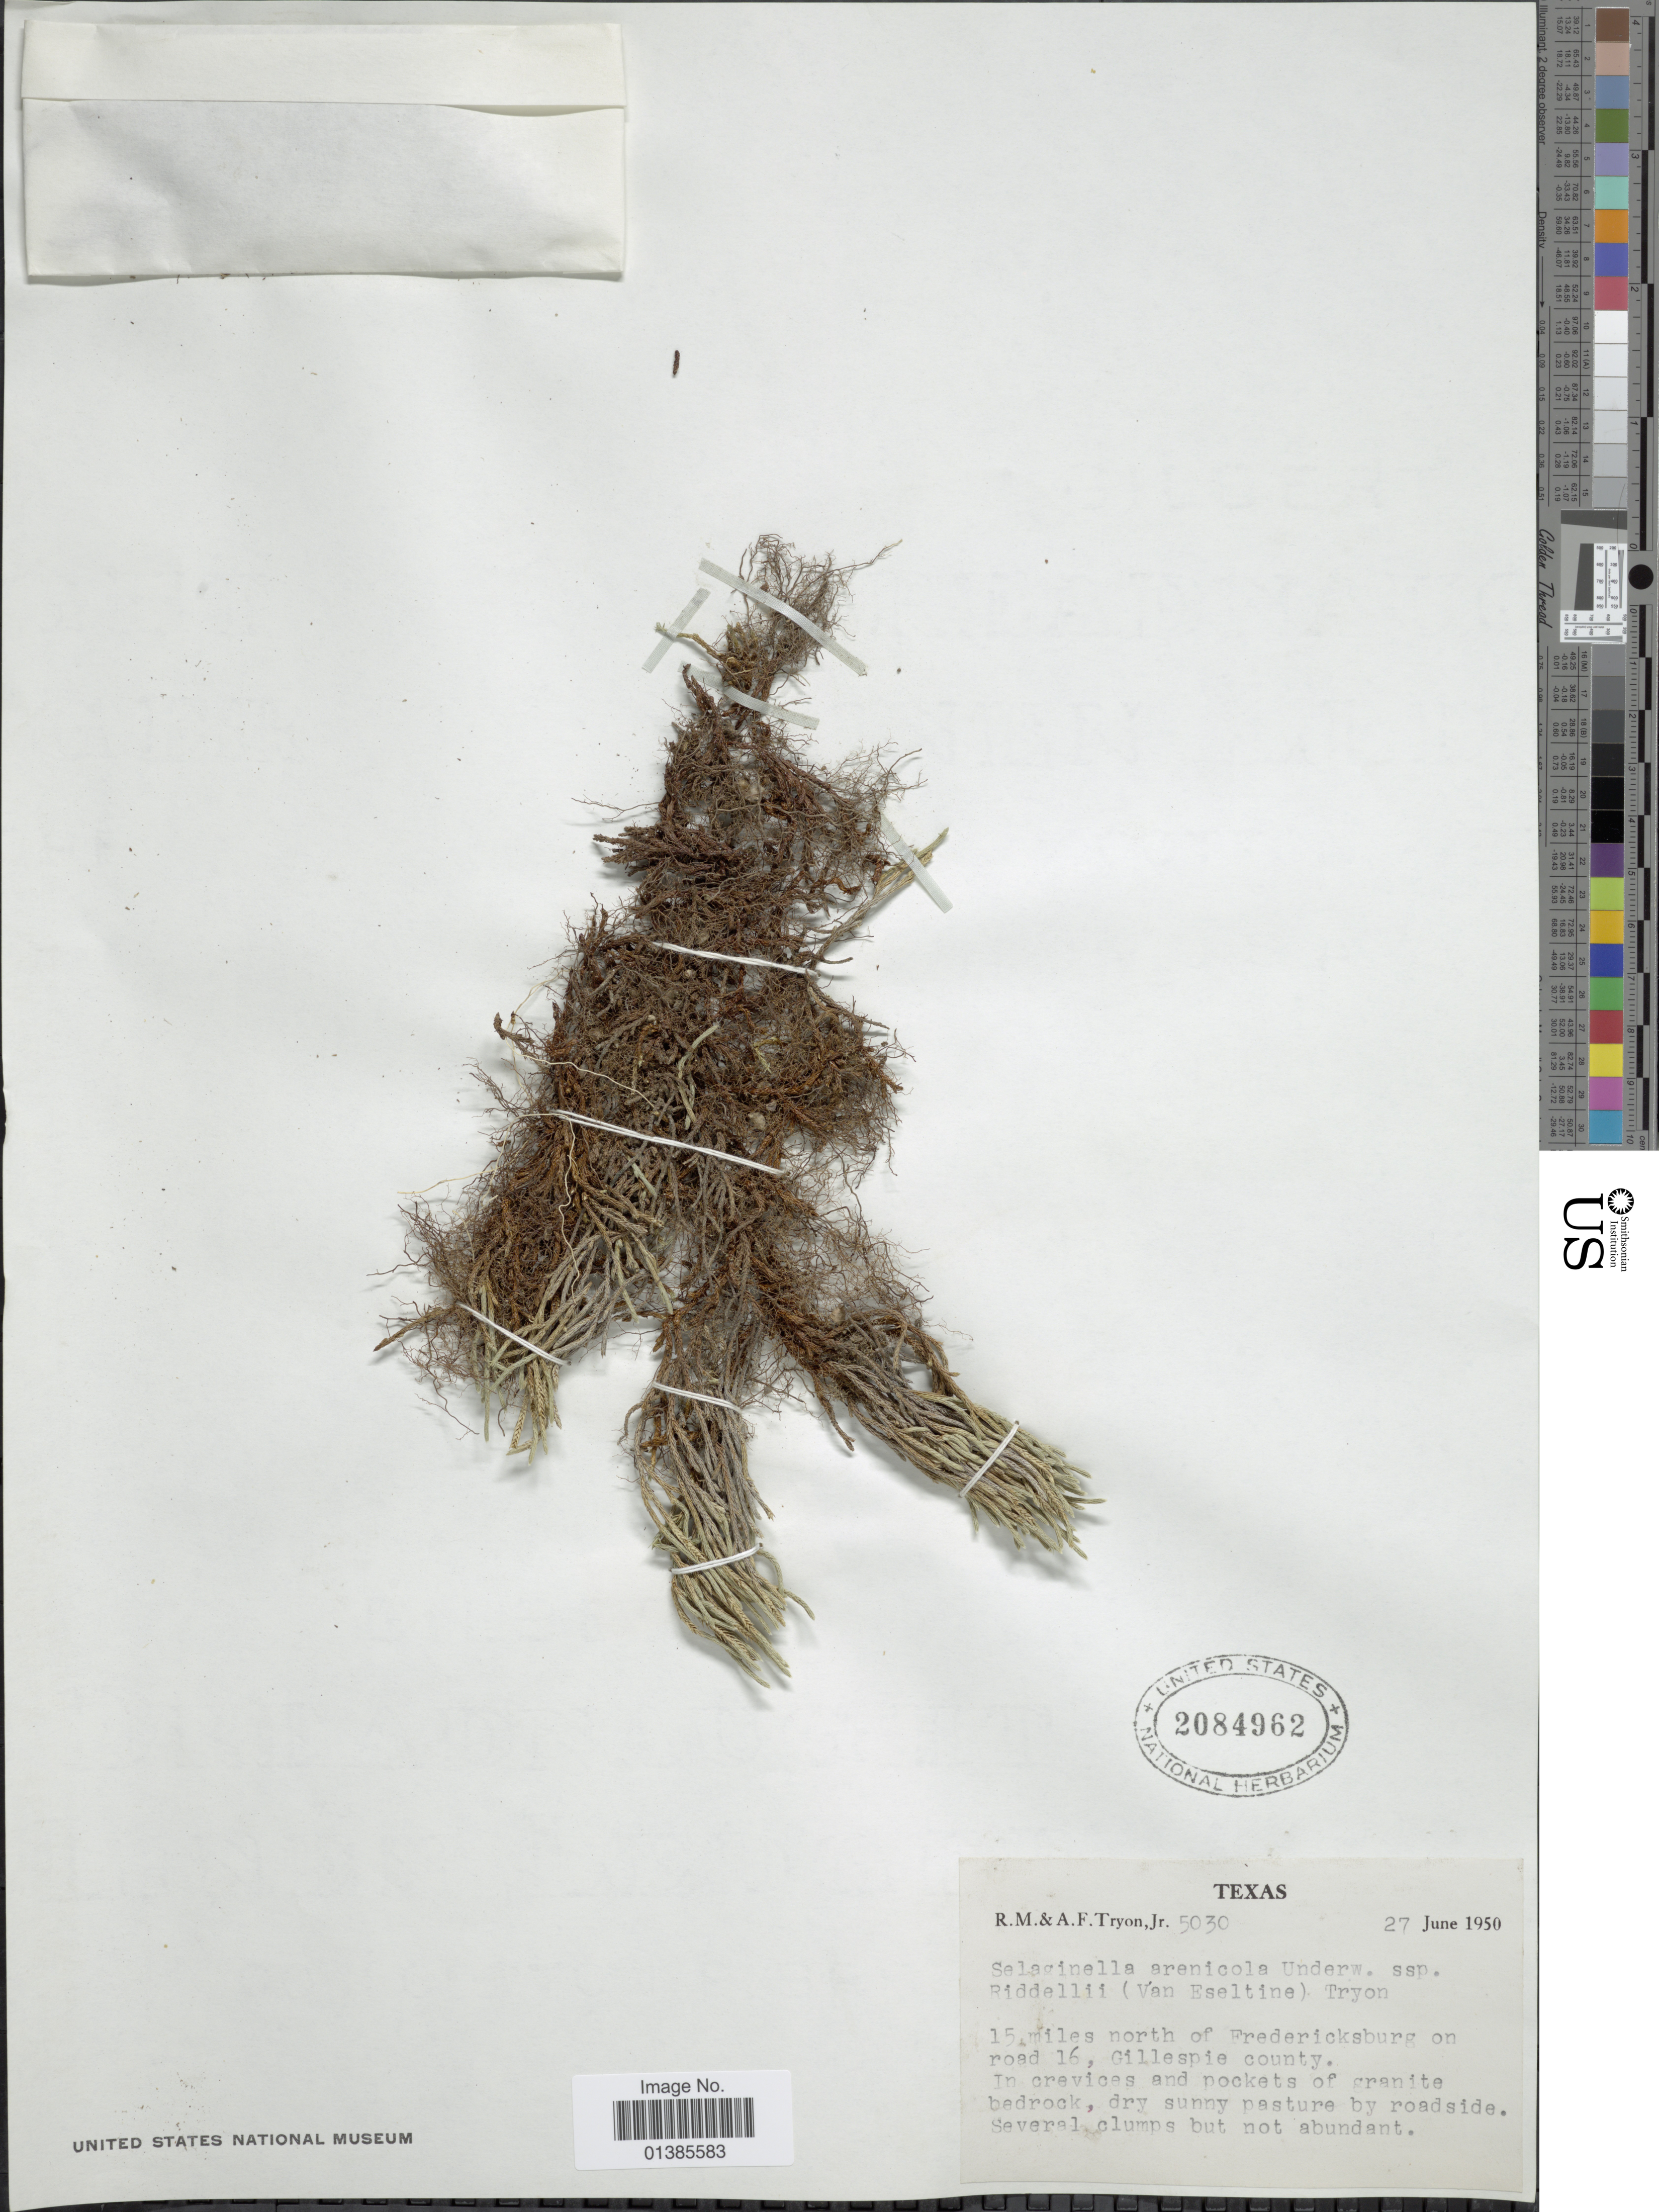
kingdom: Plantae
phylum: Tracheophyta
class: Lycopodiopsida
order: Selaginellales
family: Selaginellaceae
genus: Selaginella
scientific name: Selaginella arenicola subsp. riddellii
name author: (Van Eselt.) R.M. Tryon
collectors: R. M. Tryon & A. F. Tryon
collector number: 5030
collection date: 1950-06-27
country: United States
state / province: Texas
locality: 15 miles north of Fredericksburg on road 16, Gillespie county.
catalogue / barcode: US 2084962